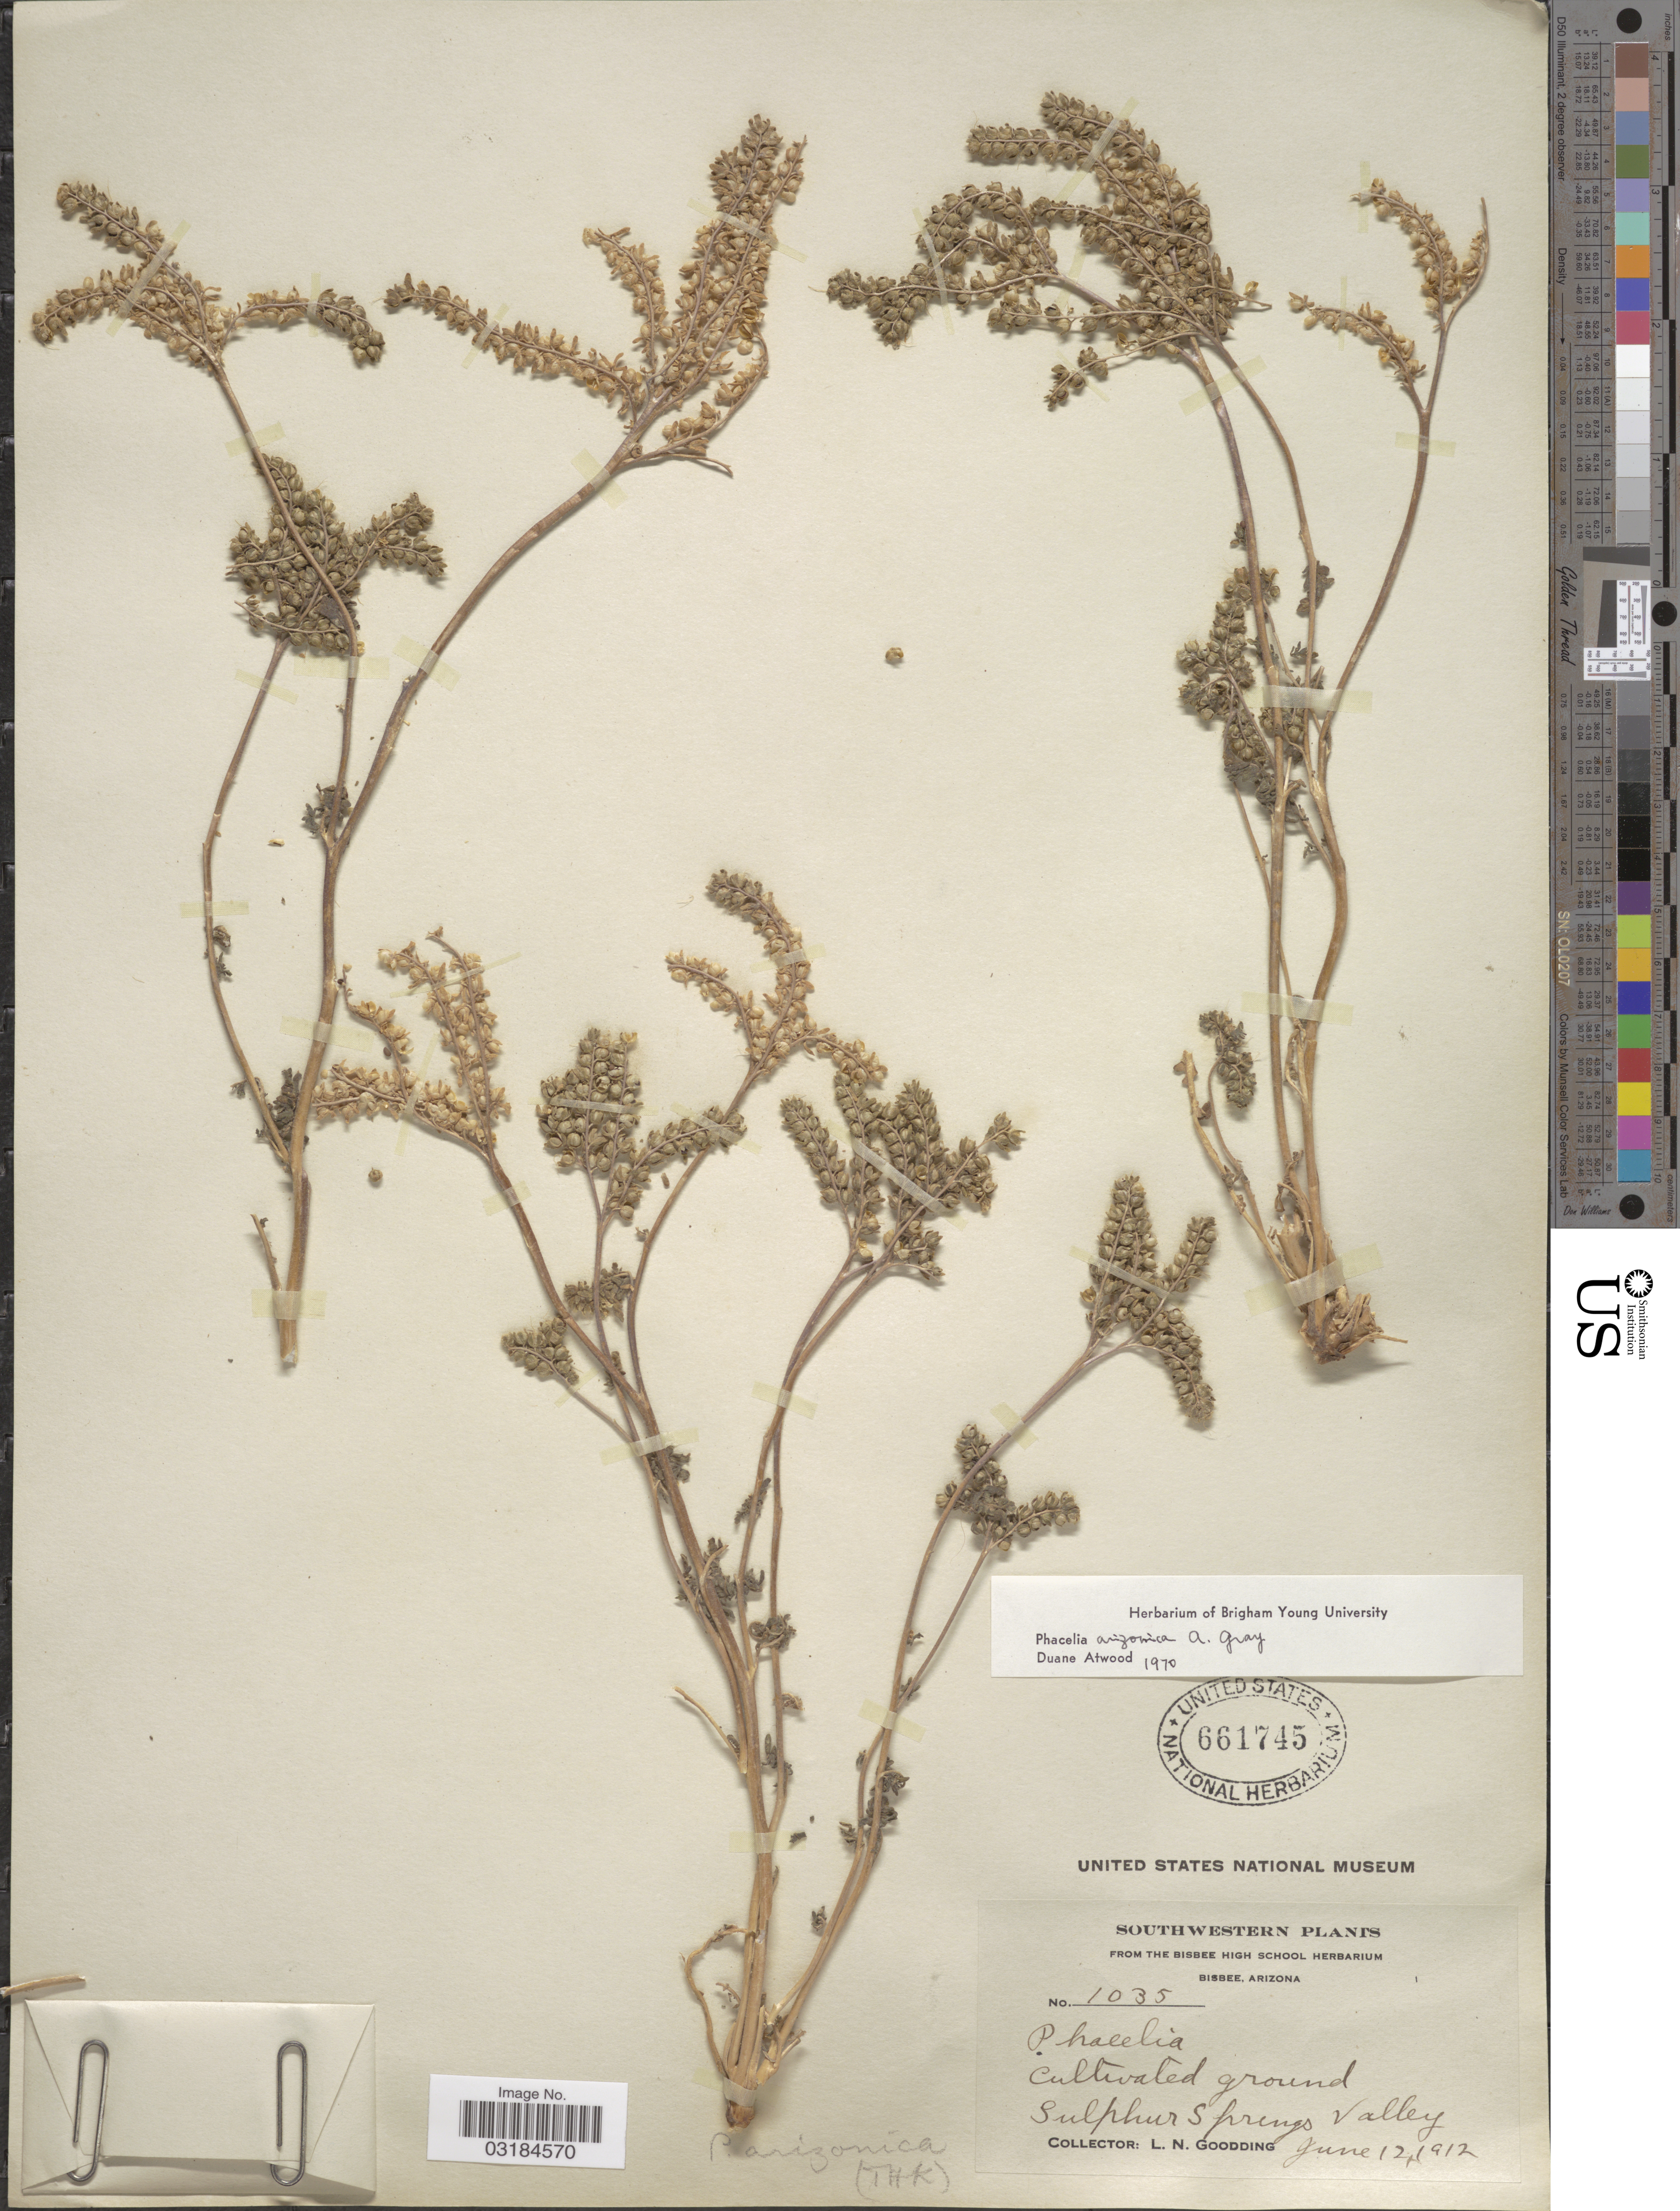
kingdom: Plantae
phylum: Tracheophyta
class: Magnoliopsida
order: Boraginales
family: Hydrophyllaceae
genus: Phacelia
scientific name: Phacelia arizonica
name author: A. Gray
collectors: L. N. Goodding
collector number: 1035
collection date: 1912-06-12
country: United States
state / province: Arizona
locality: Southwestern. Sulphur Springs Valley.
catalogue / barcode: US 661745